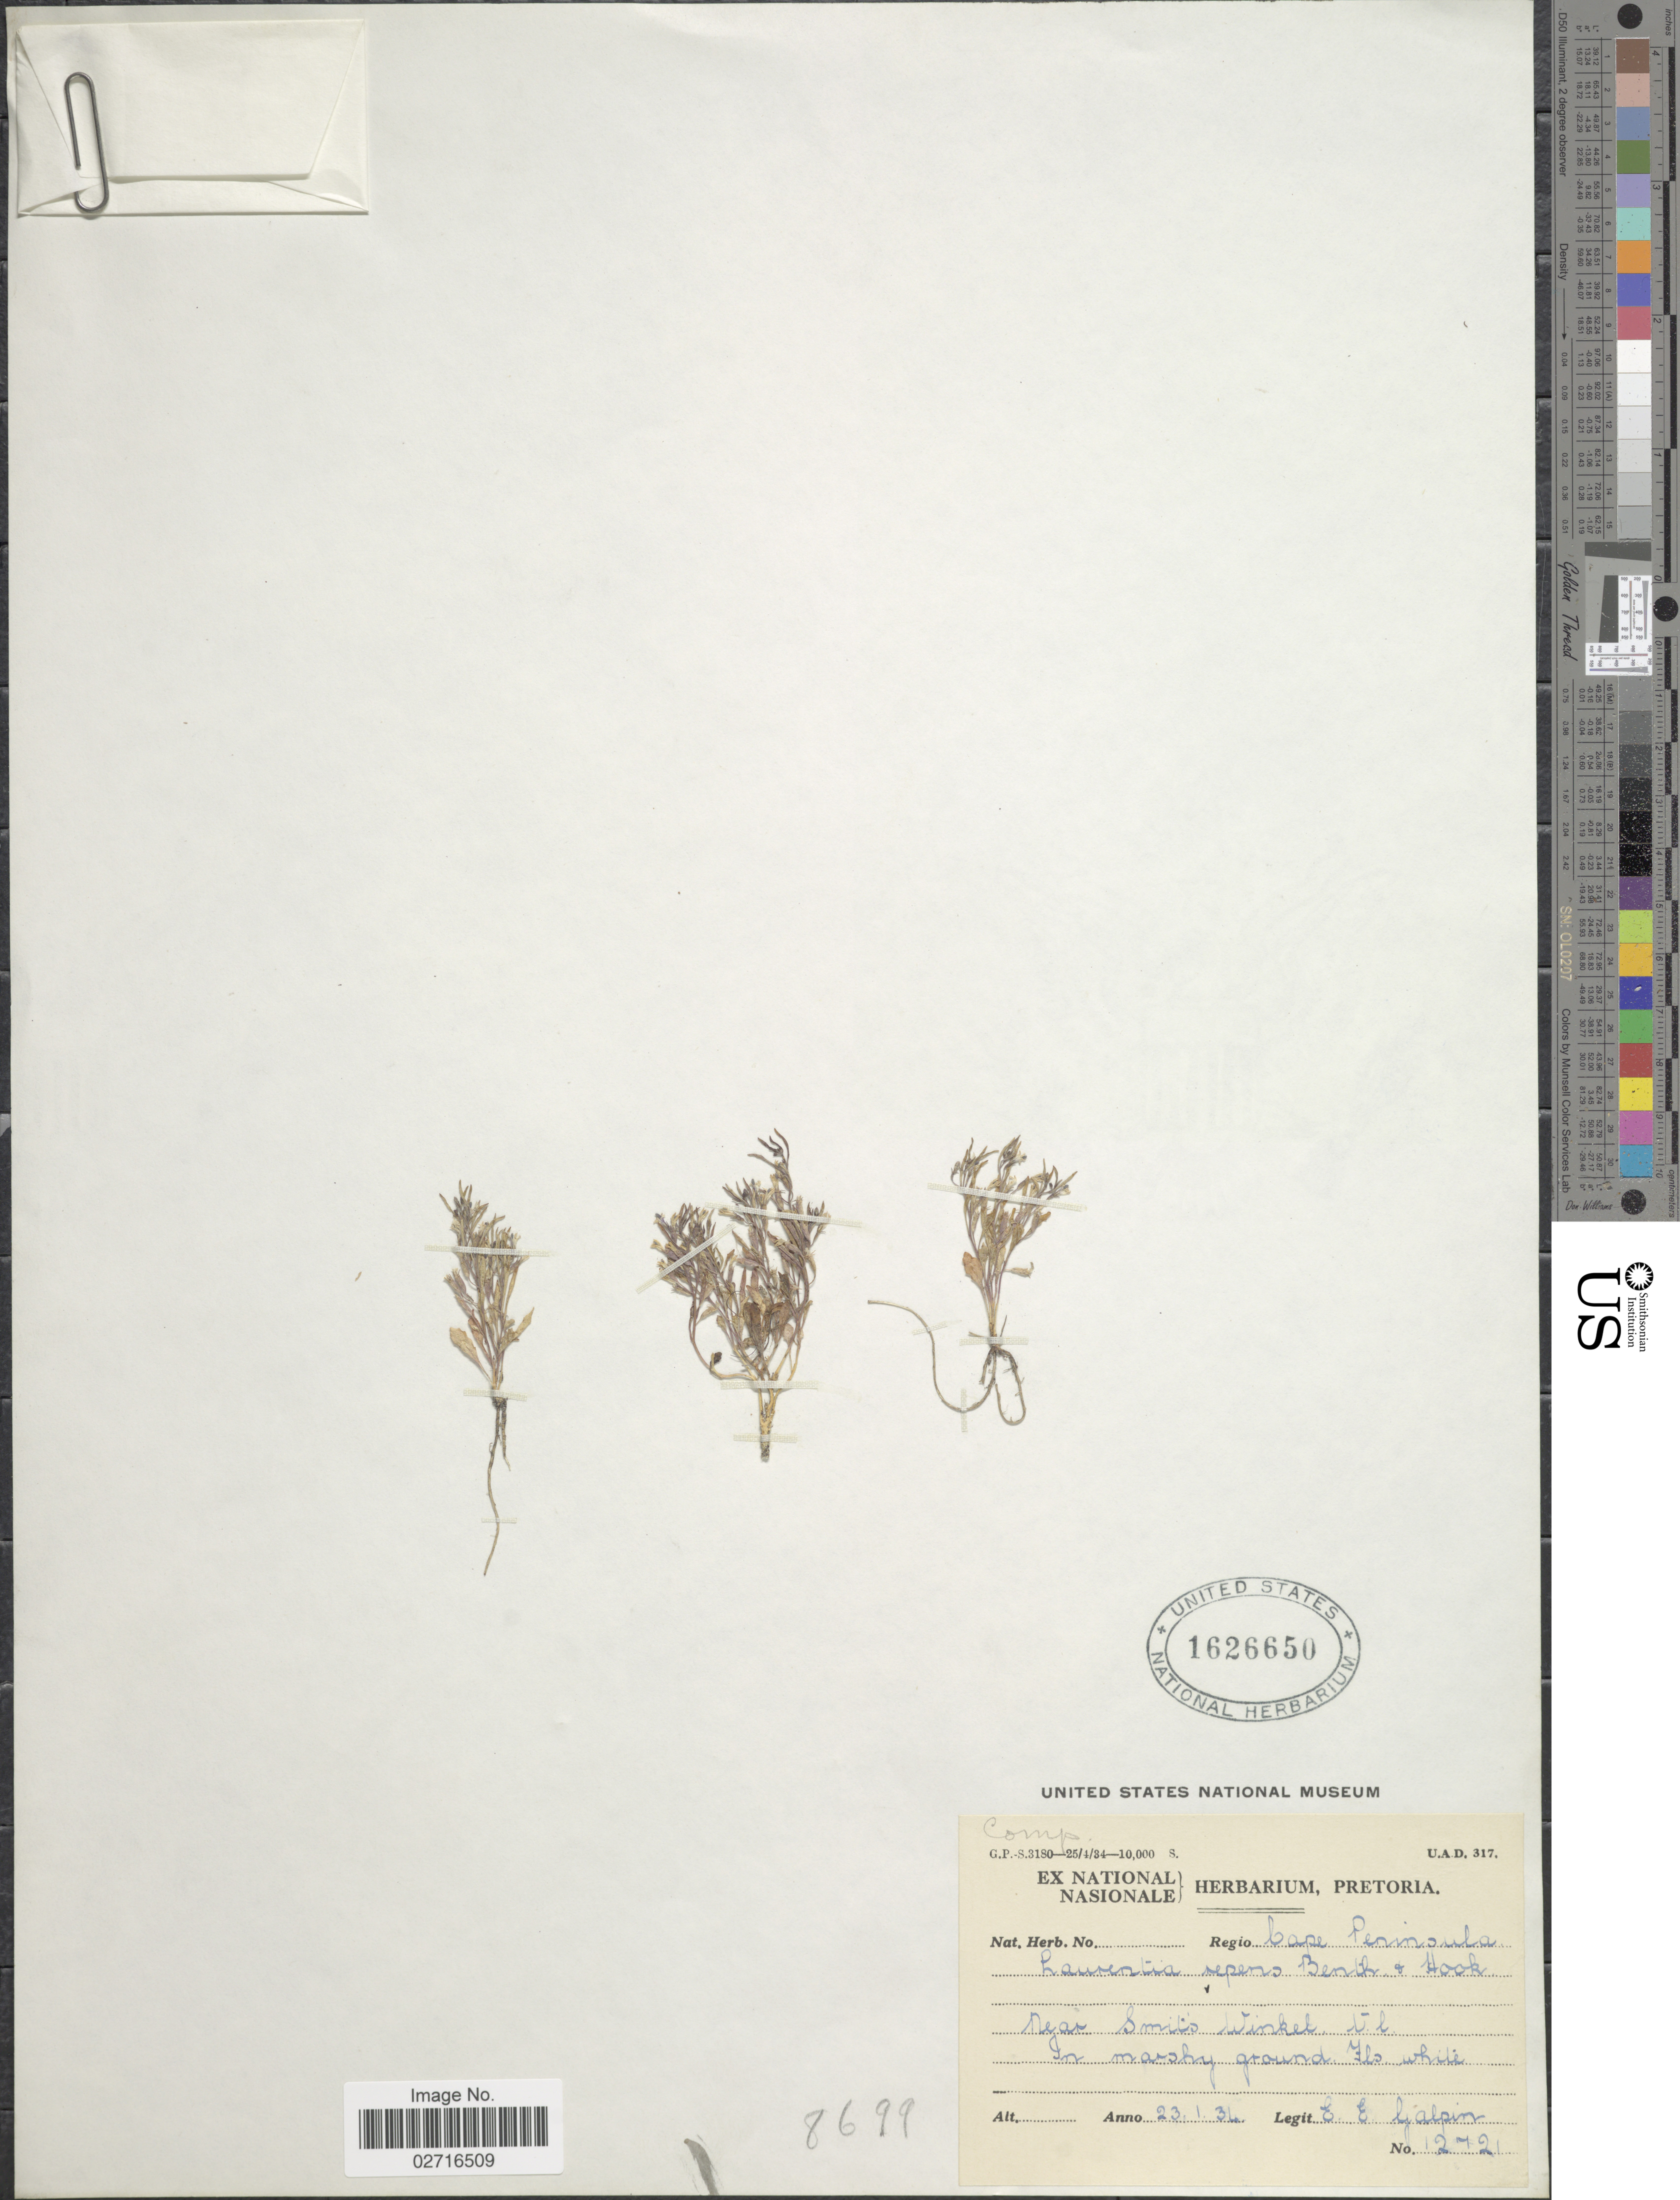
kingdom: Plantae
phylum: Tracheophyta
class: Magnoliopsida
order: Asterales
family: Campanulaceae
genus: Laurentia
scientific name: Laurentia repens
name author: (Thunb.) Benth.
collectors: E. Galpin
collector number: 12721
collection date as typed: Transcribed d/m/y: 23/1/31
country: South Africa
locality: Regio Cape Peninsula, near Smits Winkel Tvl.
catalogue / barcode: US 1626650